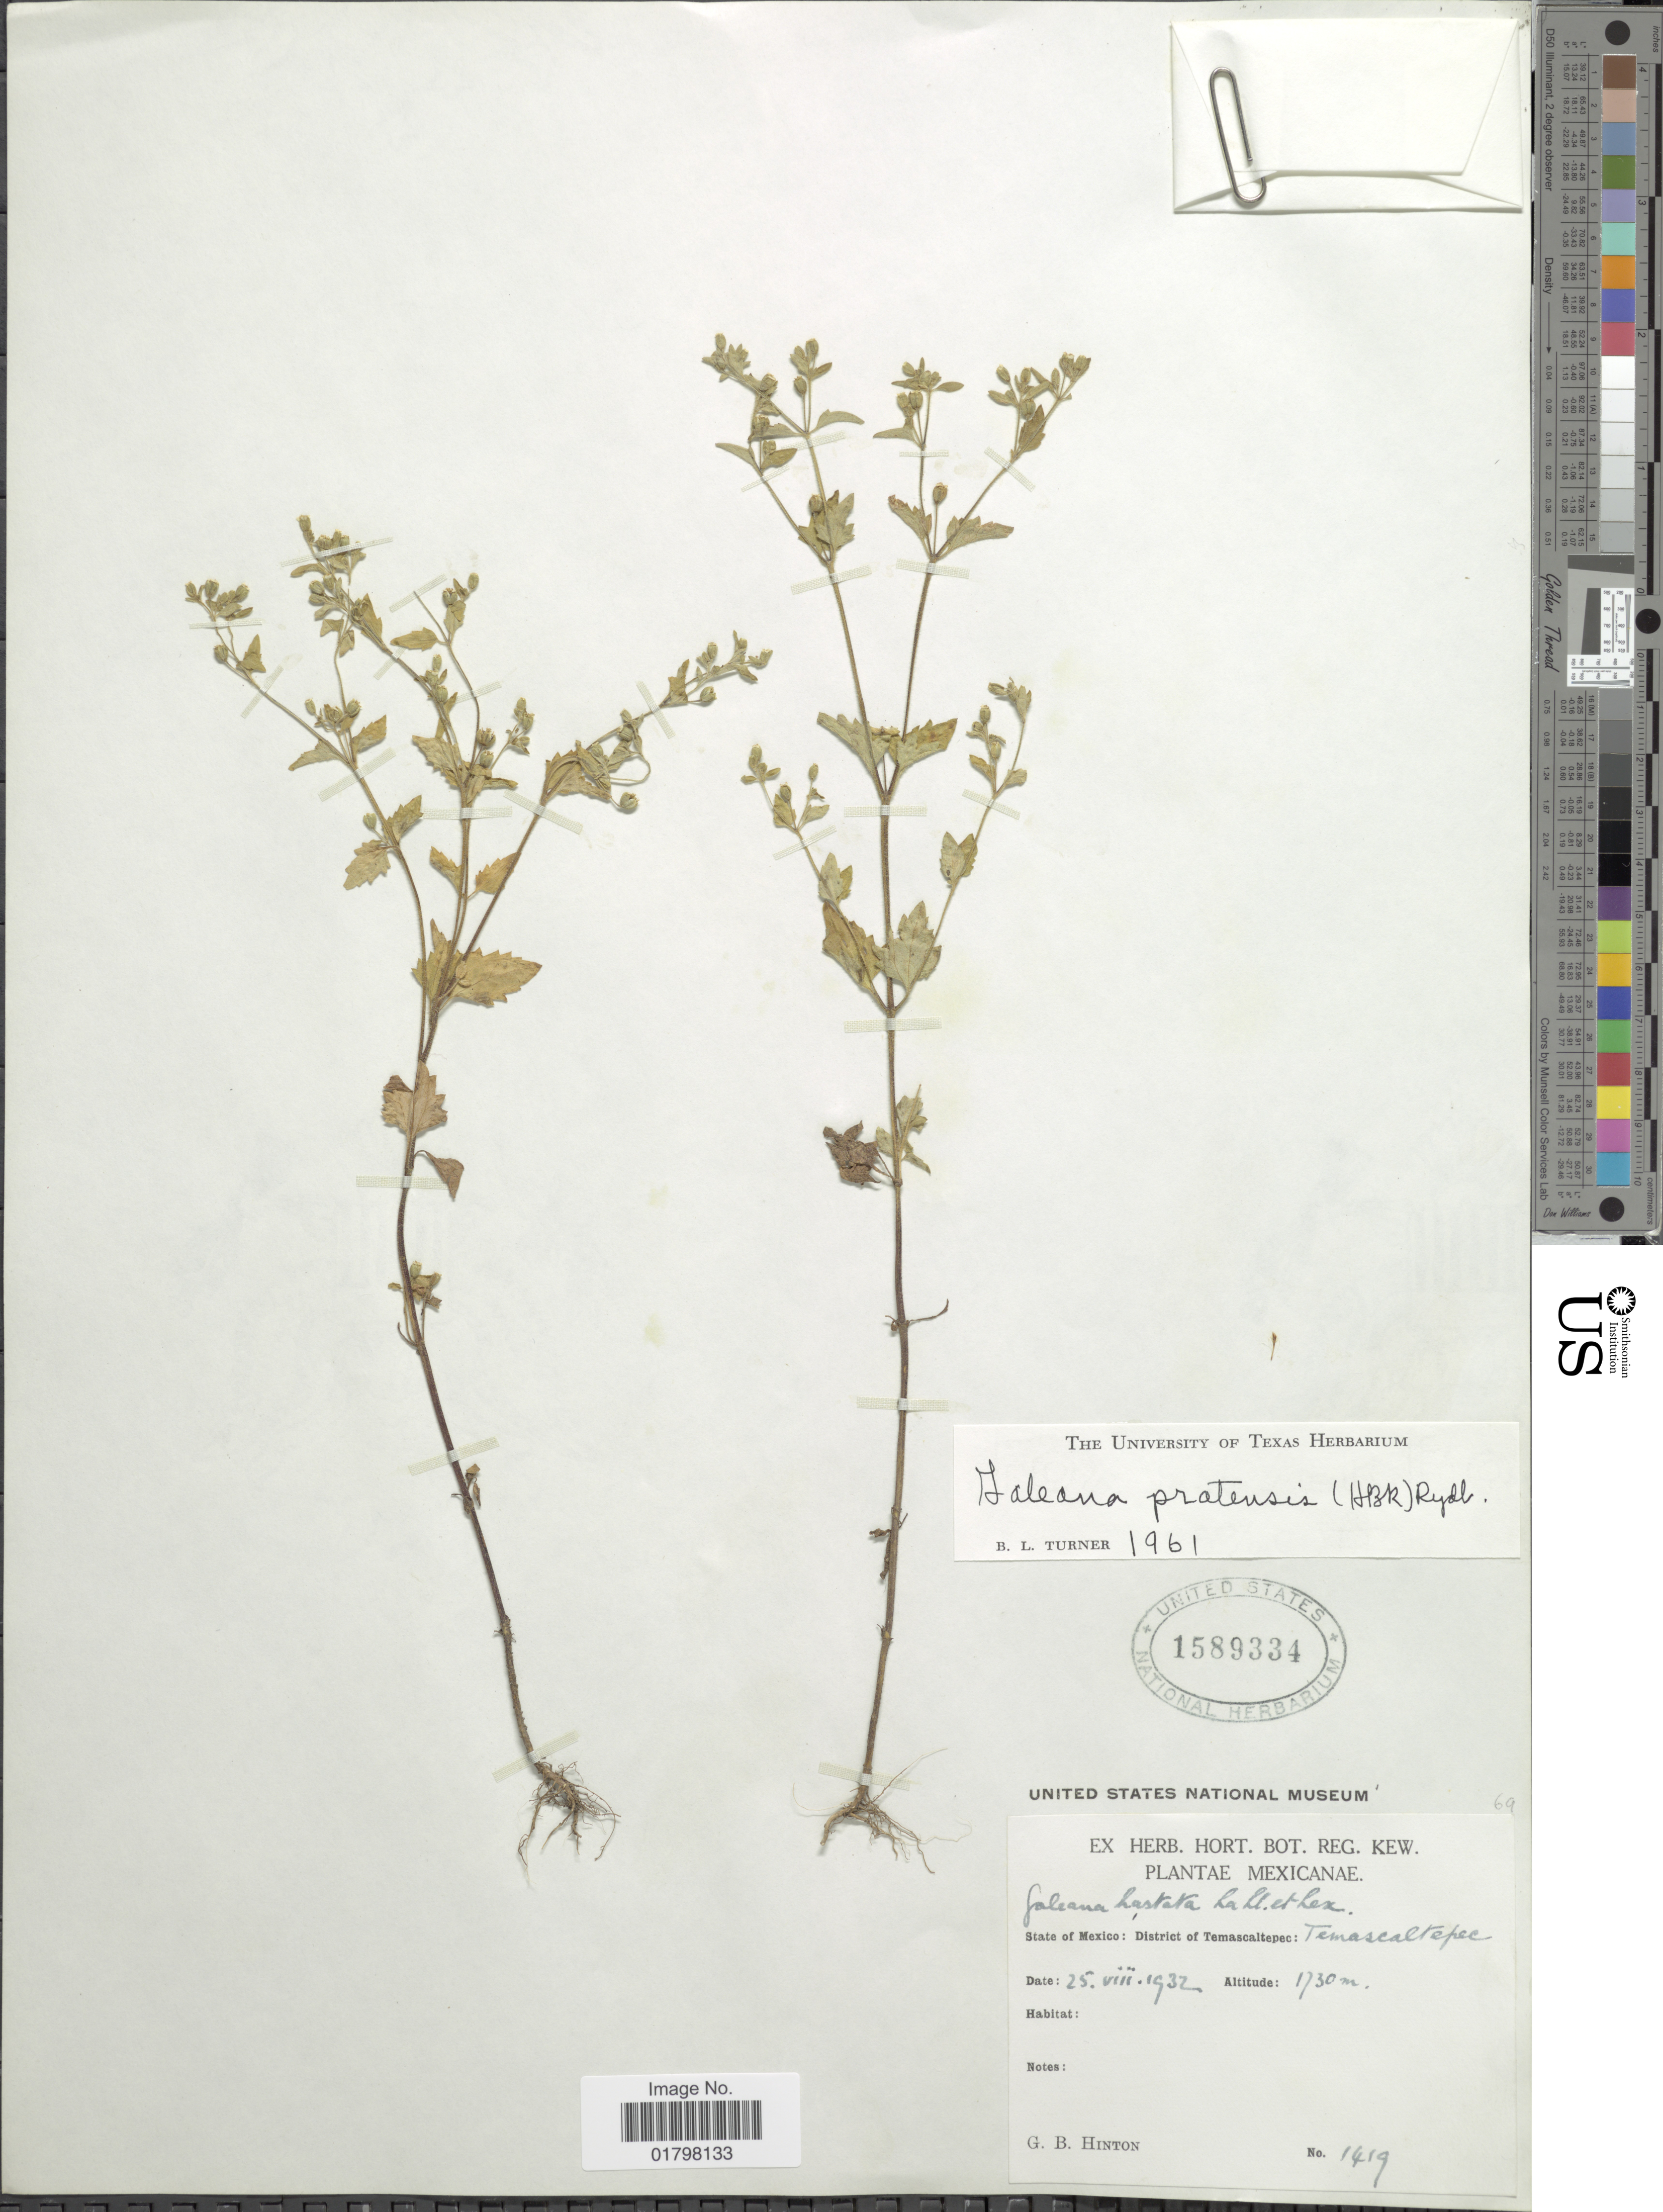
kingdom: Plantae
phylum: Tracheophyta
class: Magnoliopsida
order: Asterales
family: Asteraceae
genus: Galeana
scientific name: Galeana pratensis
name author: (Kunth) Rydb.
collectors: G. B. Hinton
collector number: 1419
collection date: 1932-08-25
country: Mexico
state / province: México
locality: State of Mexico: District of Temascaltepec: Temascaltepec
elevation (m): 1730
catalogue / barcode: US 1589334